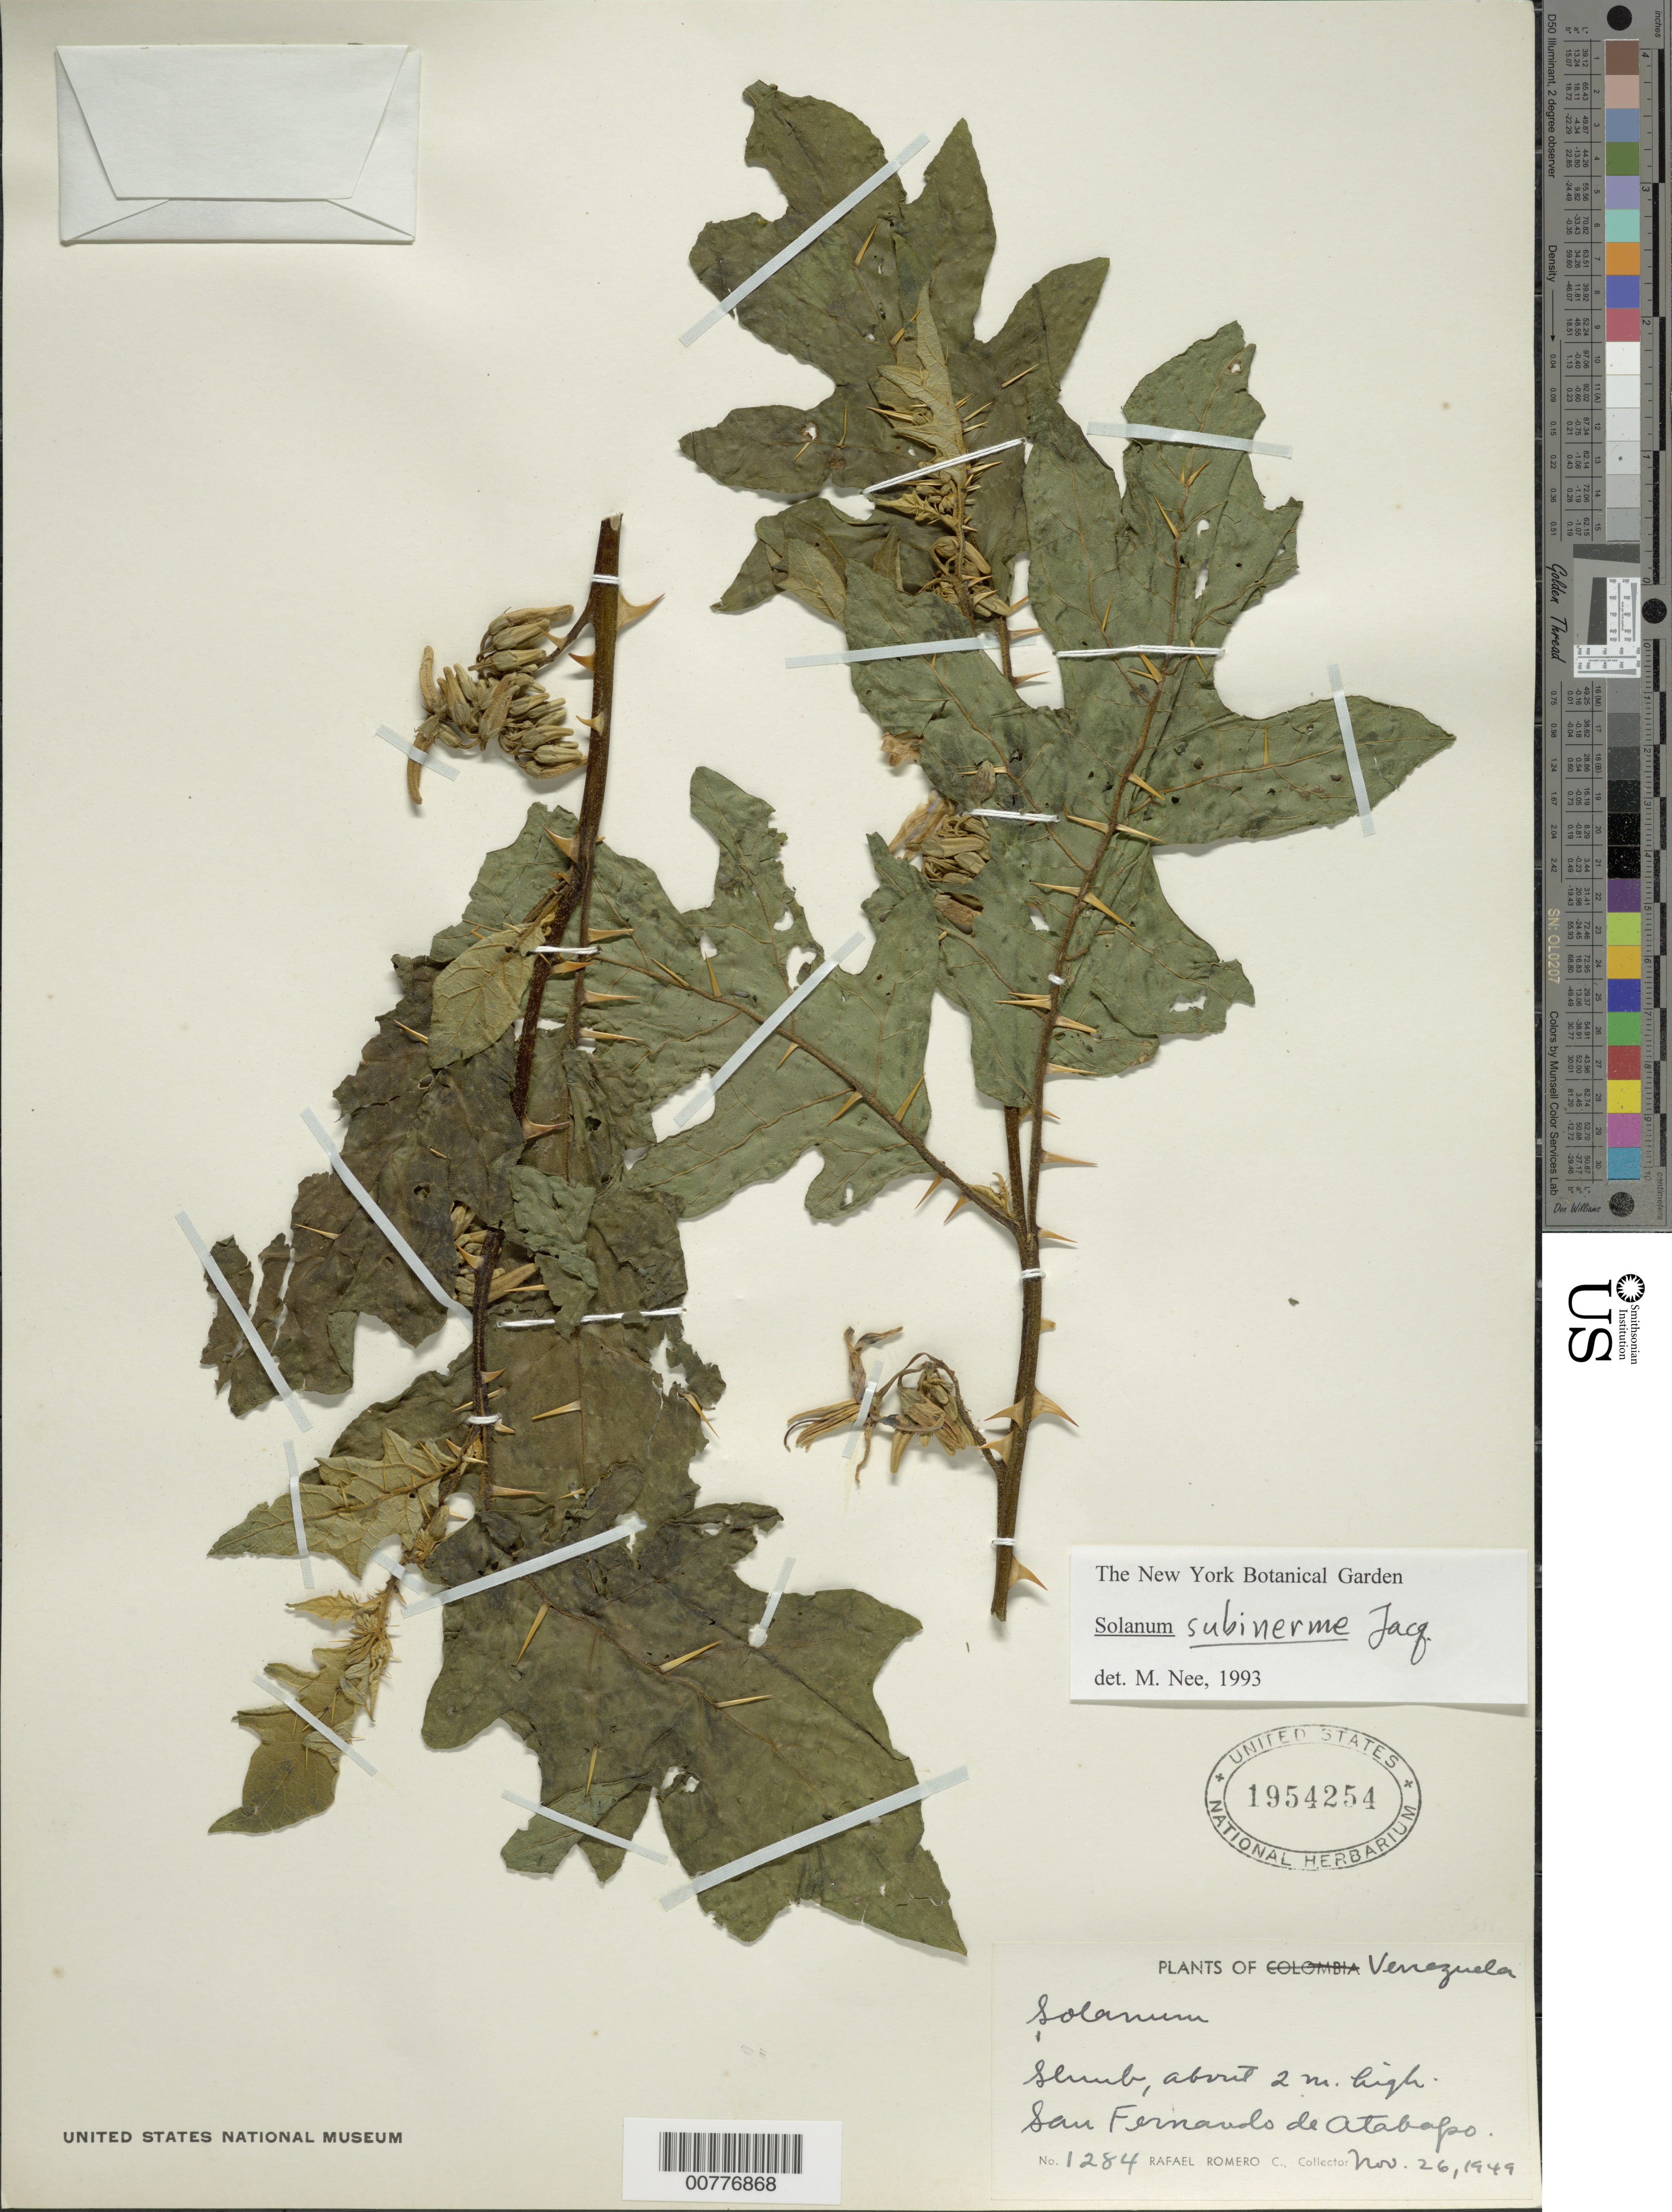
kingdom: Plantae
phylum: Tracheophyta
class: Magnoliopsida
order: Solanales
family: Solanaceae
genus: Solanum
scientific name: Solanum subinerme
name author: Jacq.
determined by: Nee, Michael H.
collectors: R. Romero Castañeda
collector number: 1284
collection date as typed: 11 Nov 1949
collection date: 1949-11-11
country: Venezuela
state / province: Amazonas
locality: San Fernando de Atabapo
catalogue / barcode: US 1954254